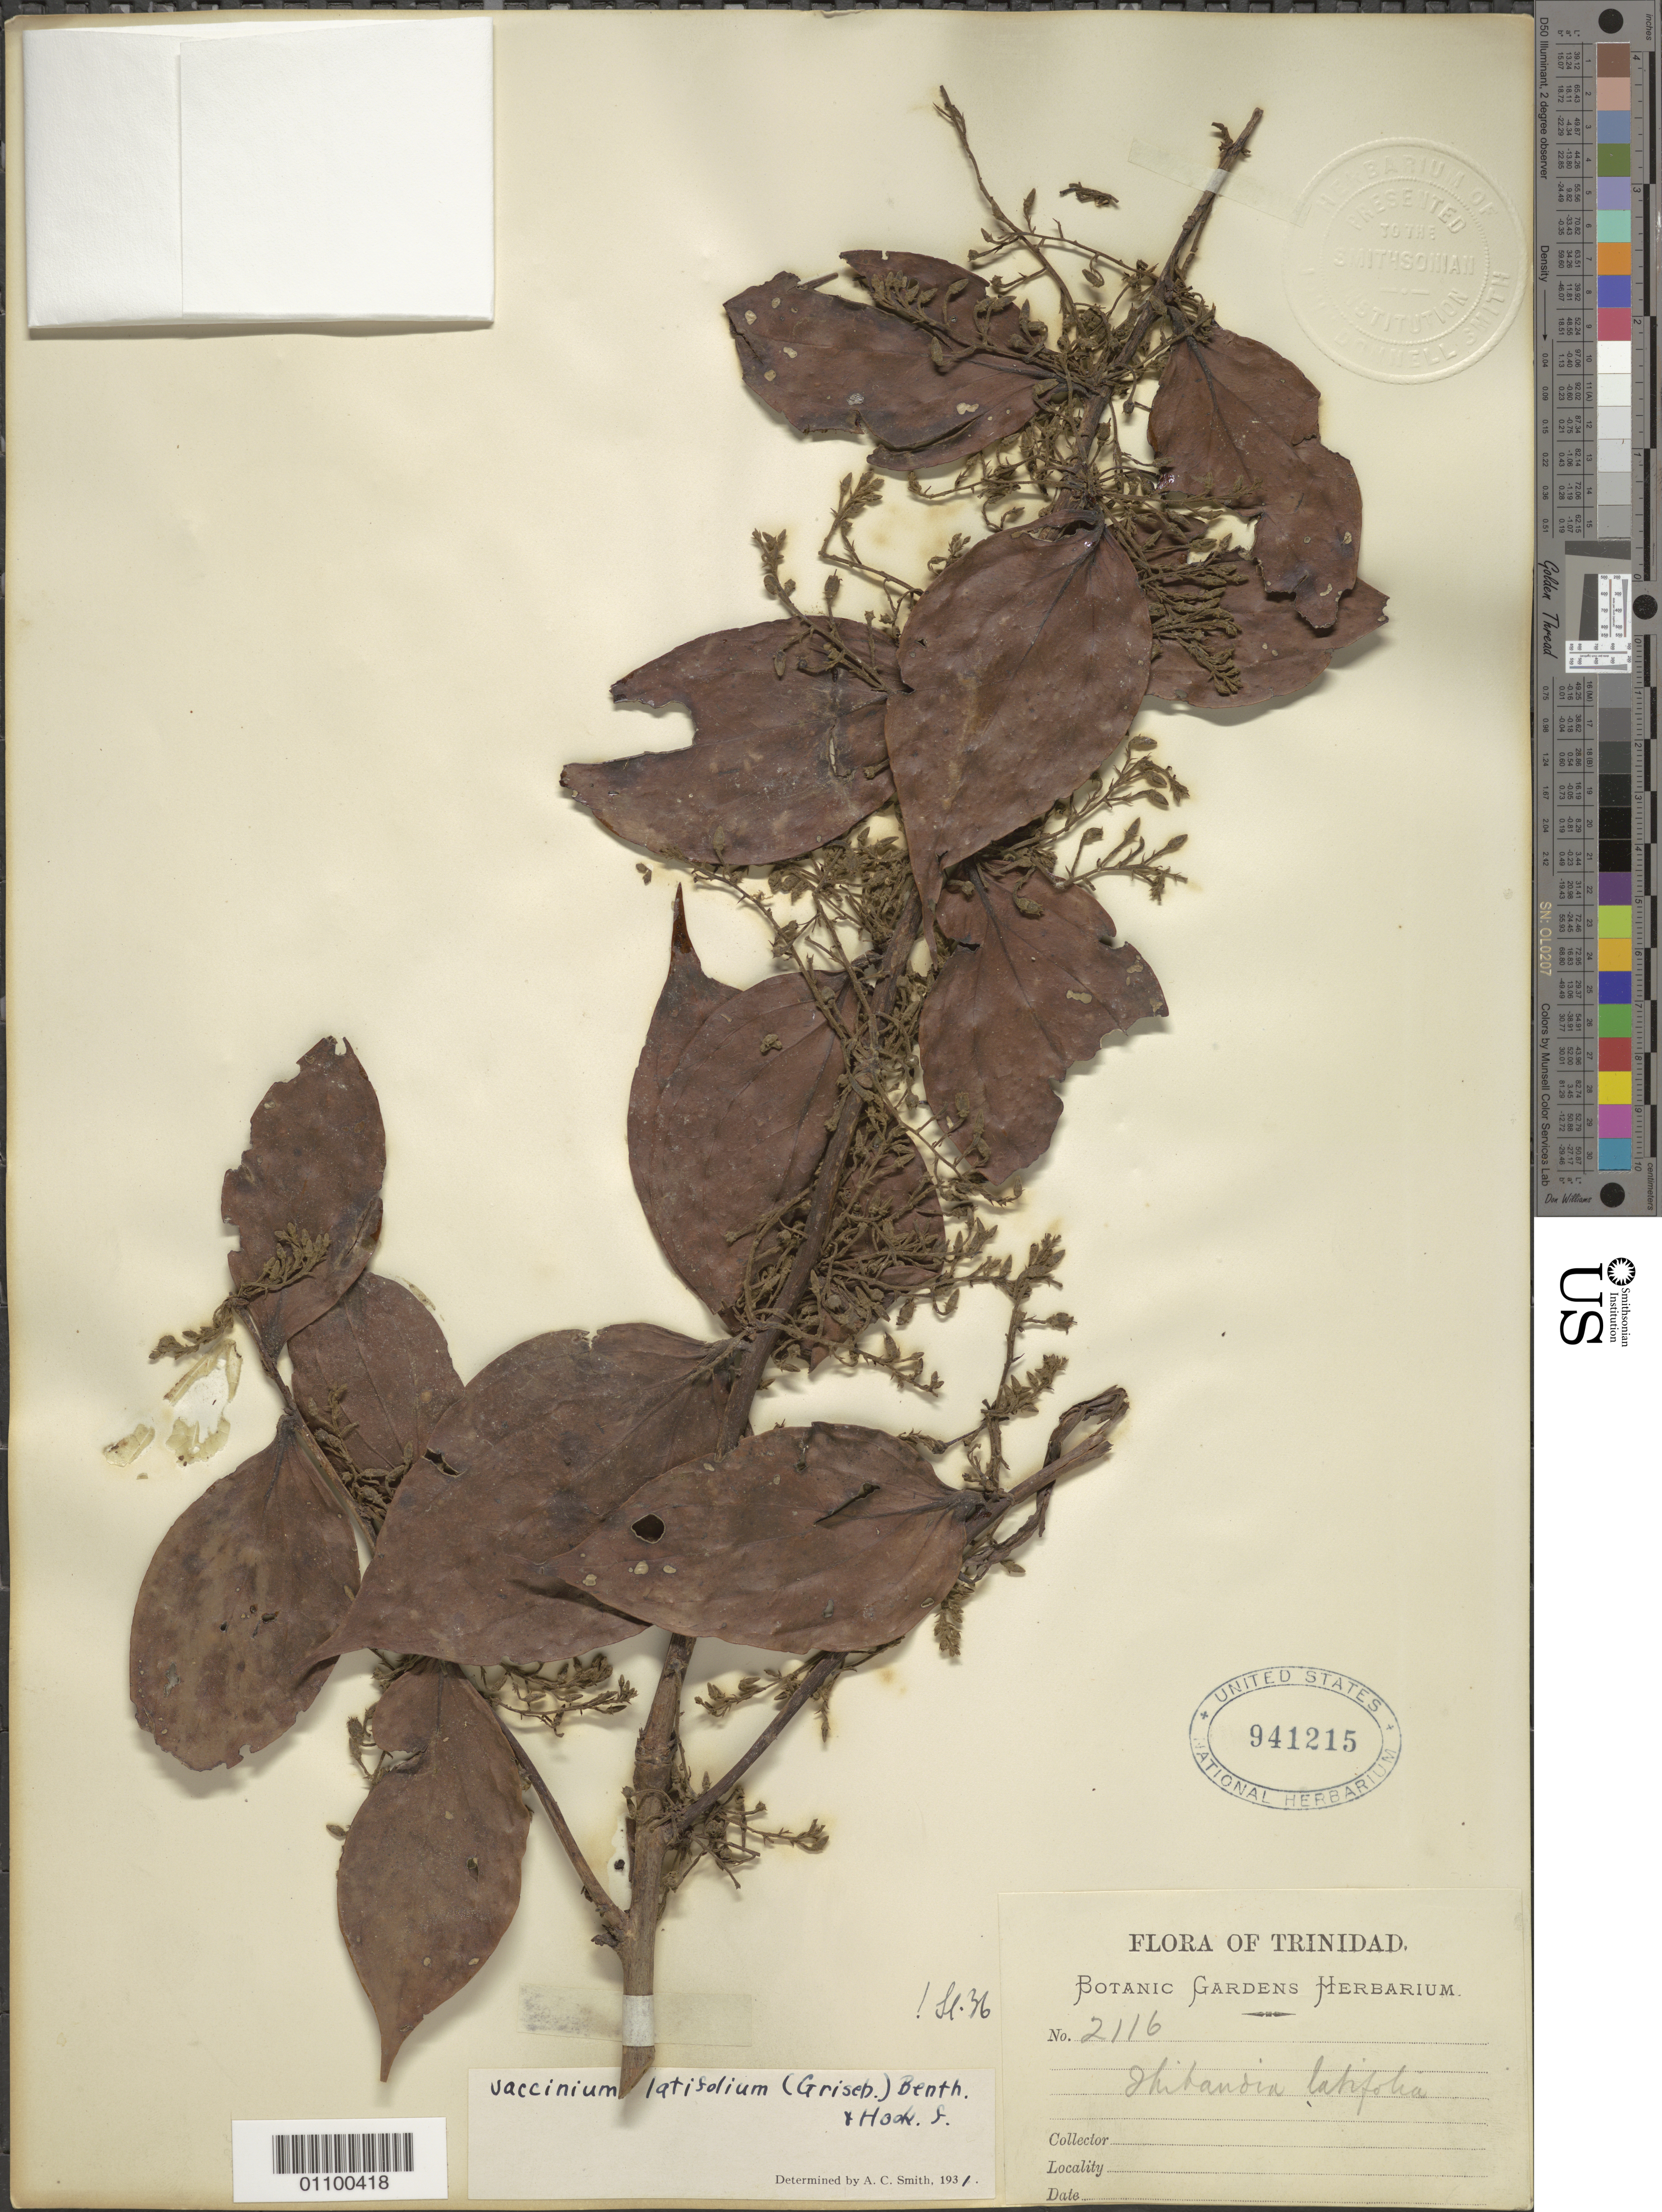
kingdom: Plantae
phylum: Tracheophyta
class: Magnoliopsida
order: Ericales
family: Ericaceae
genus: Vaccinium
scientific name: Vaccinium latifolium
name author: Benth. & Hook. f.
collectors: Botanic Gardens Herbarium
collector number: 2116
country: Trinidad and Tobago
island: Trinidad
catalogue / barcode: US 941215